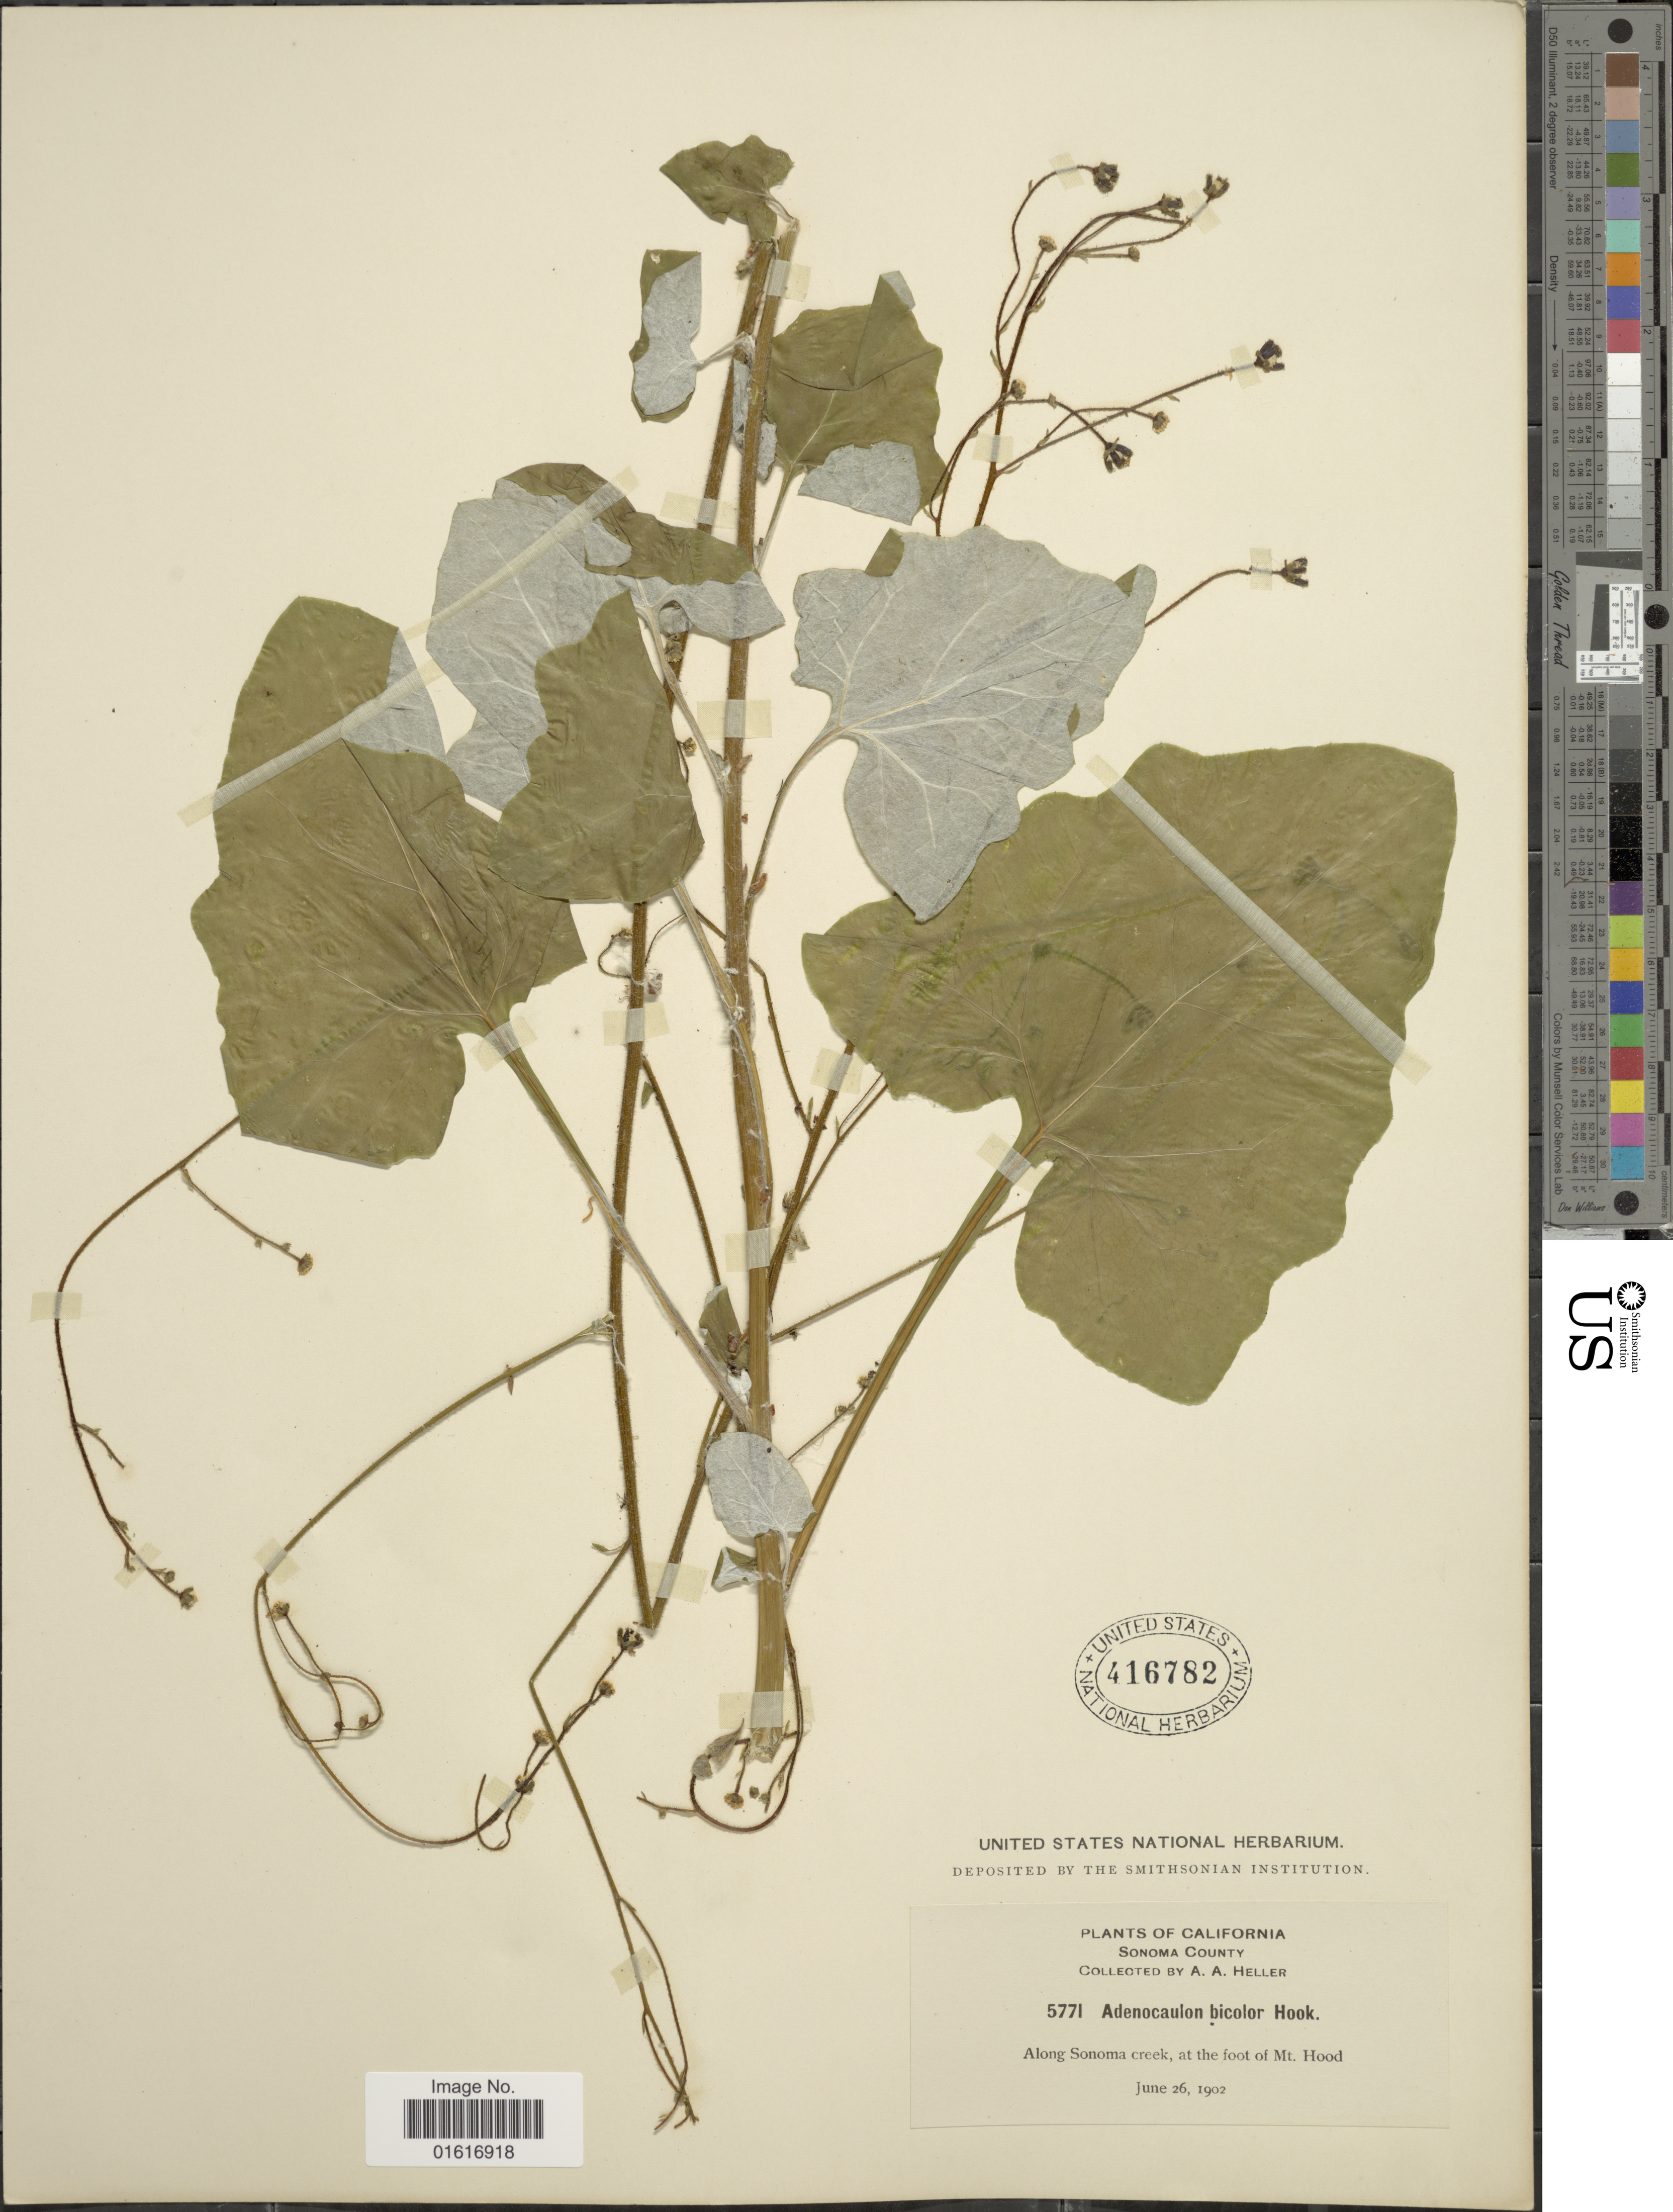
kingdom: Plantae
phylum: Tracheophyta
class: Magnoliopsida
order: Asterales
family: Asteraceae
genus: Adenocaulon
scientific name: Adenocaulon bicolor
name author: Hook.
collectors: A. A. Heller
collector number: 5771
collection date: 1902-06-26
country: United States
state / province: California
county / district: Sonoma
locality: Sonoma County, Along Sonoma creek, at the foot of Mt. Hood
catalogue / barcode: US 416782